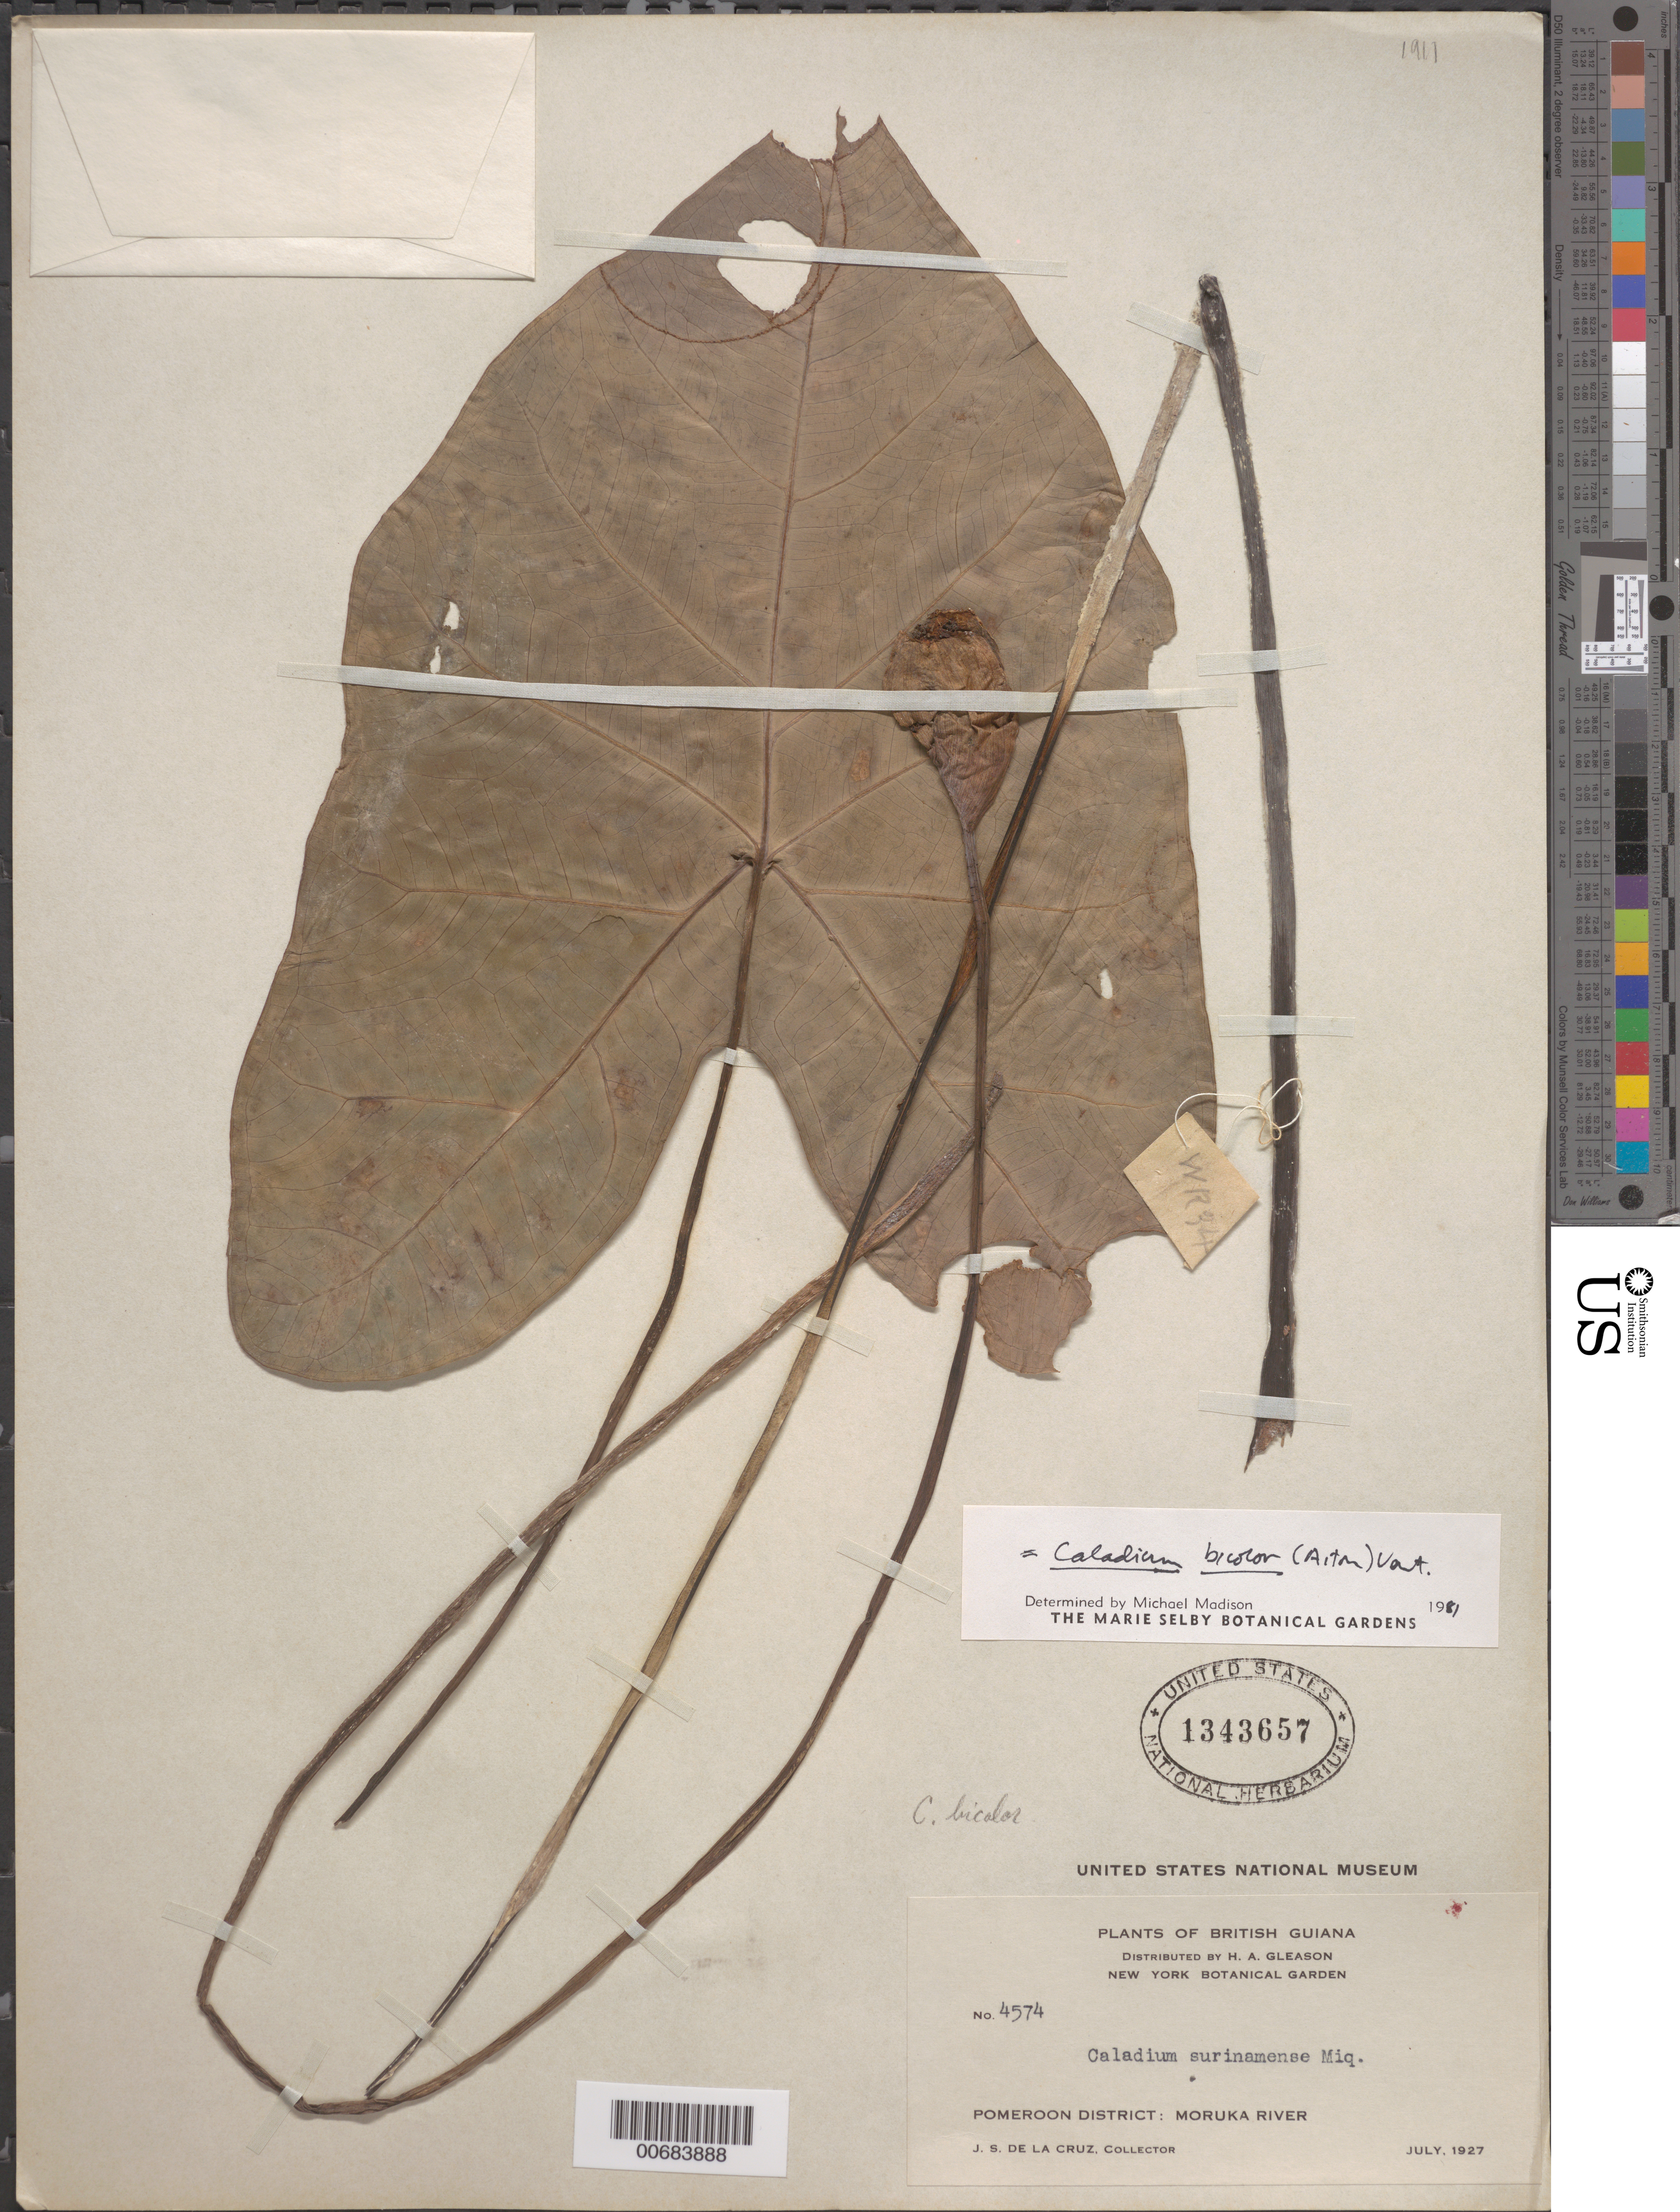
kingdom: Plantae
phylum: Tracheophyta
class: Liliopsida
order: Alismatales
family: Araceae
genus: Caladium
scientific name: Caladium bicolor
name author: (Aiton) Vent.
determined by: Madison, Michael T.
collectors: J. S. de la Cruz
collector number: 4574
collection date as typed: Jul-27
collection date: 1927-07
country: Guyana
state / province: Barima-Waini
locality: Moruka R., Pomeroon Dist.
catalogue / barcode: US 1343657